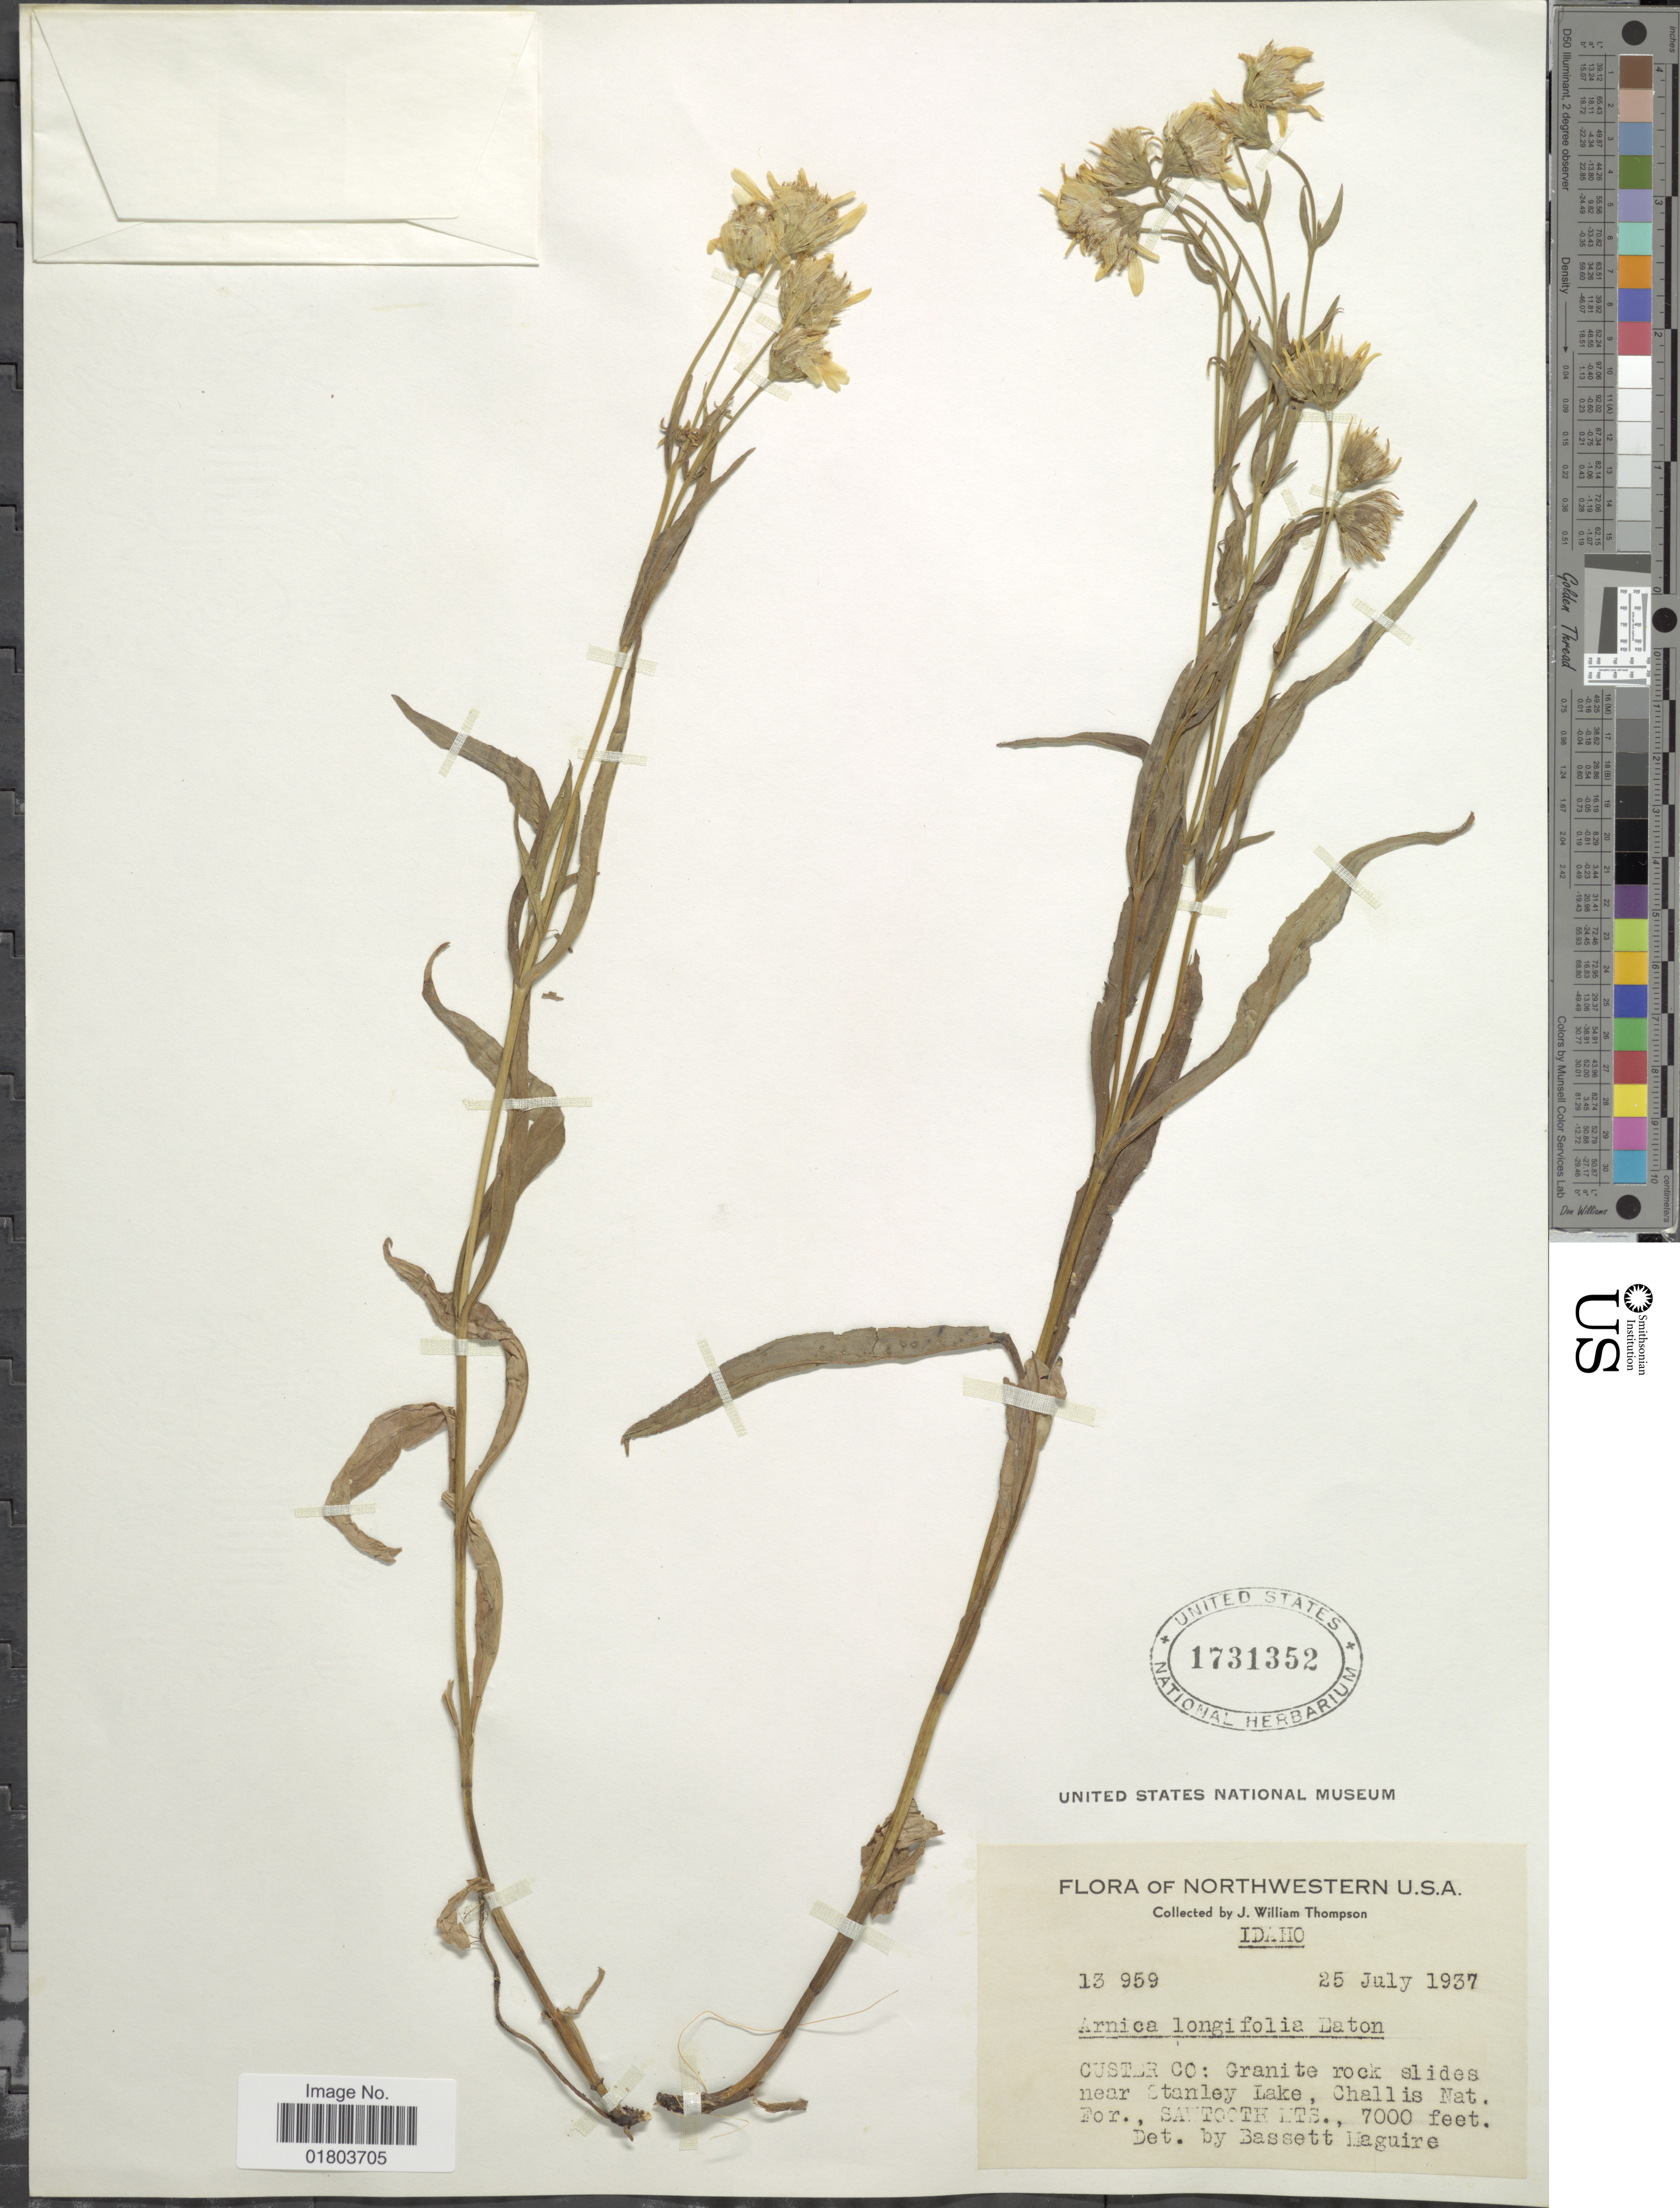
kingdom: Plantae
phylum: Tracheophyta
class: Magnoliopsida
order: Asterales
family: Asteraceae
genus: Arnica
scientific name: Arnica longifolia subsp. genuina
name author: Maguire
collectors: J. W. Thompson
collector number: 13959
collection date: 1937-07-25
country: United States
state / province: Idaho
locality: Northwestern U.S.A., Custer Co: Granite rock slides near Stanley Lake, Challis Nat. For. Sawtooth Mts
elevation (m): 2134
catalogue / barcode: US 1731352